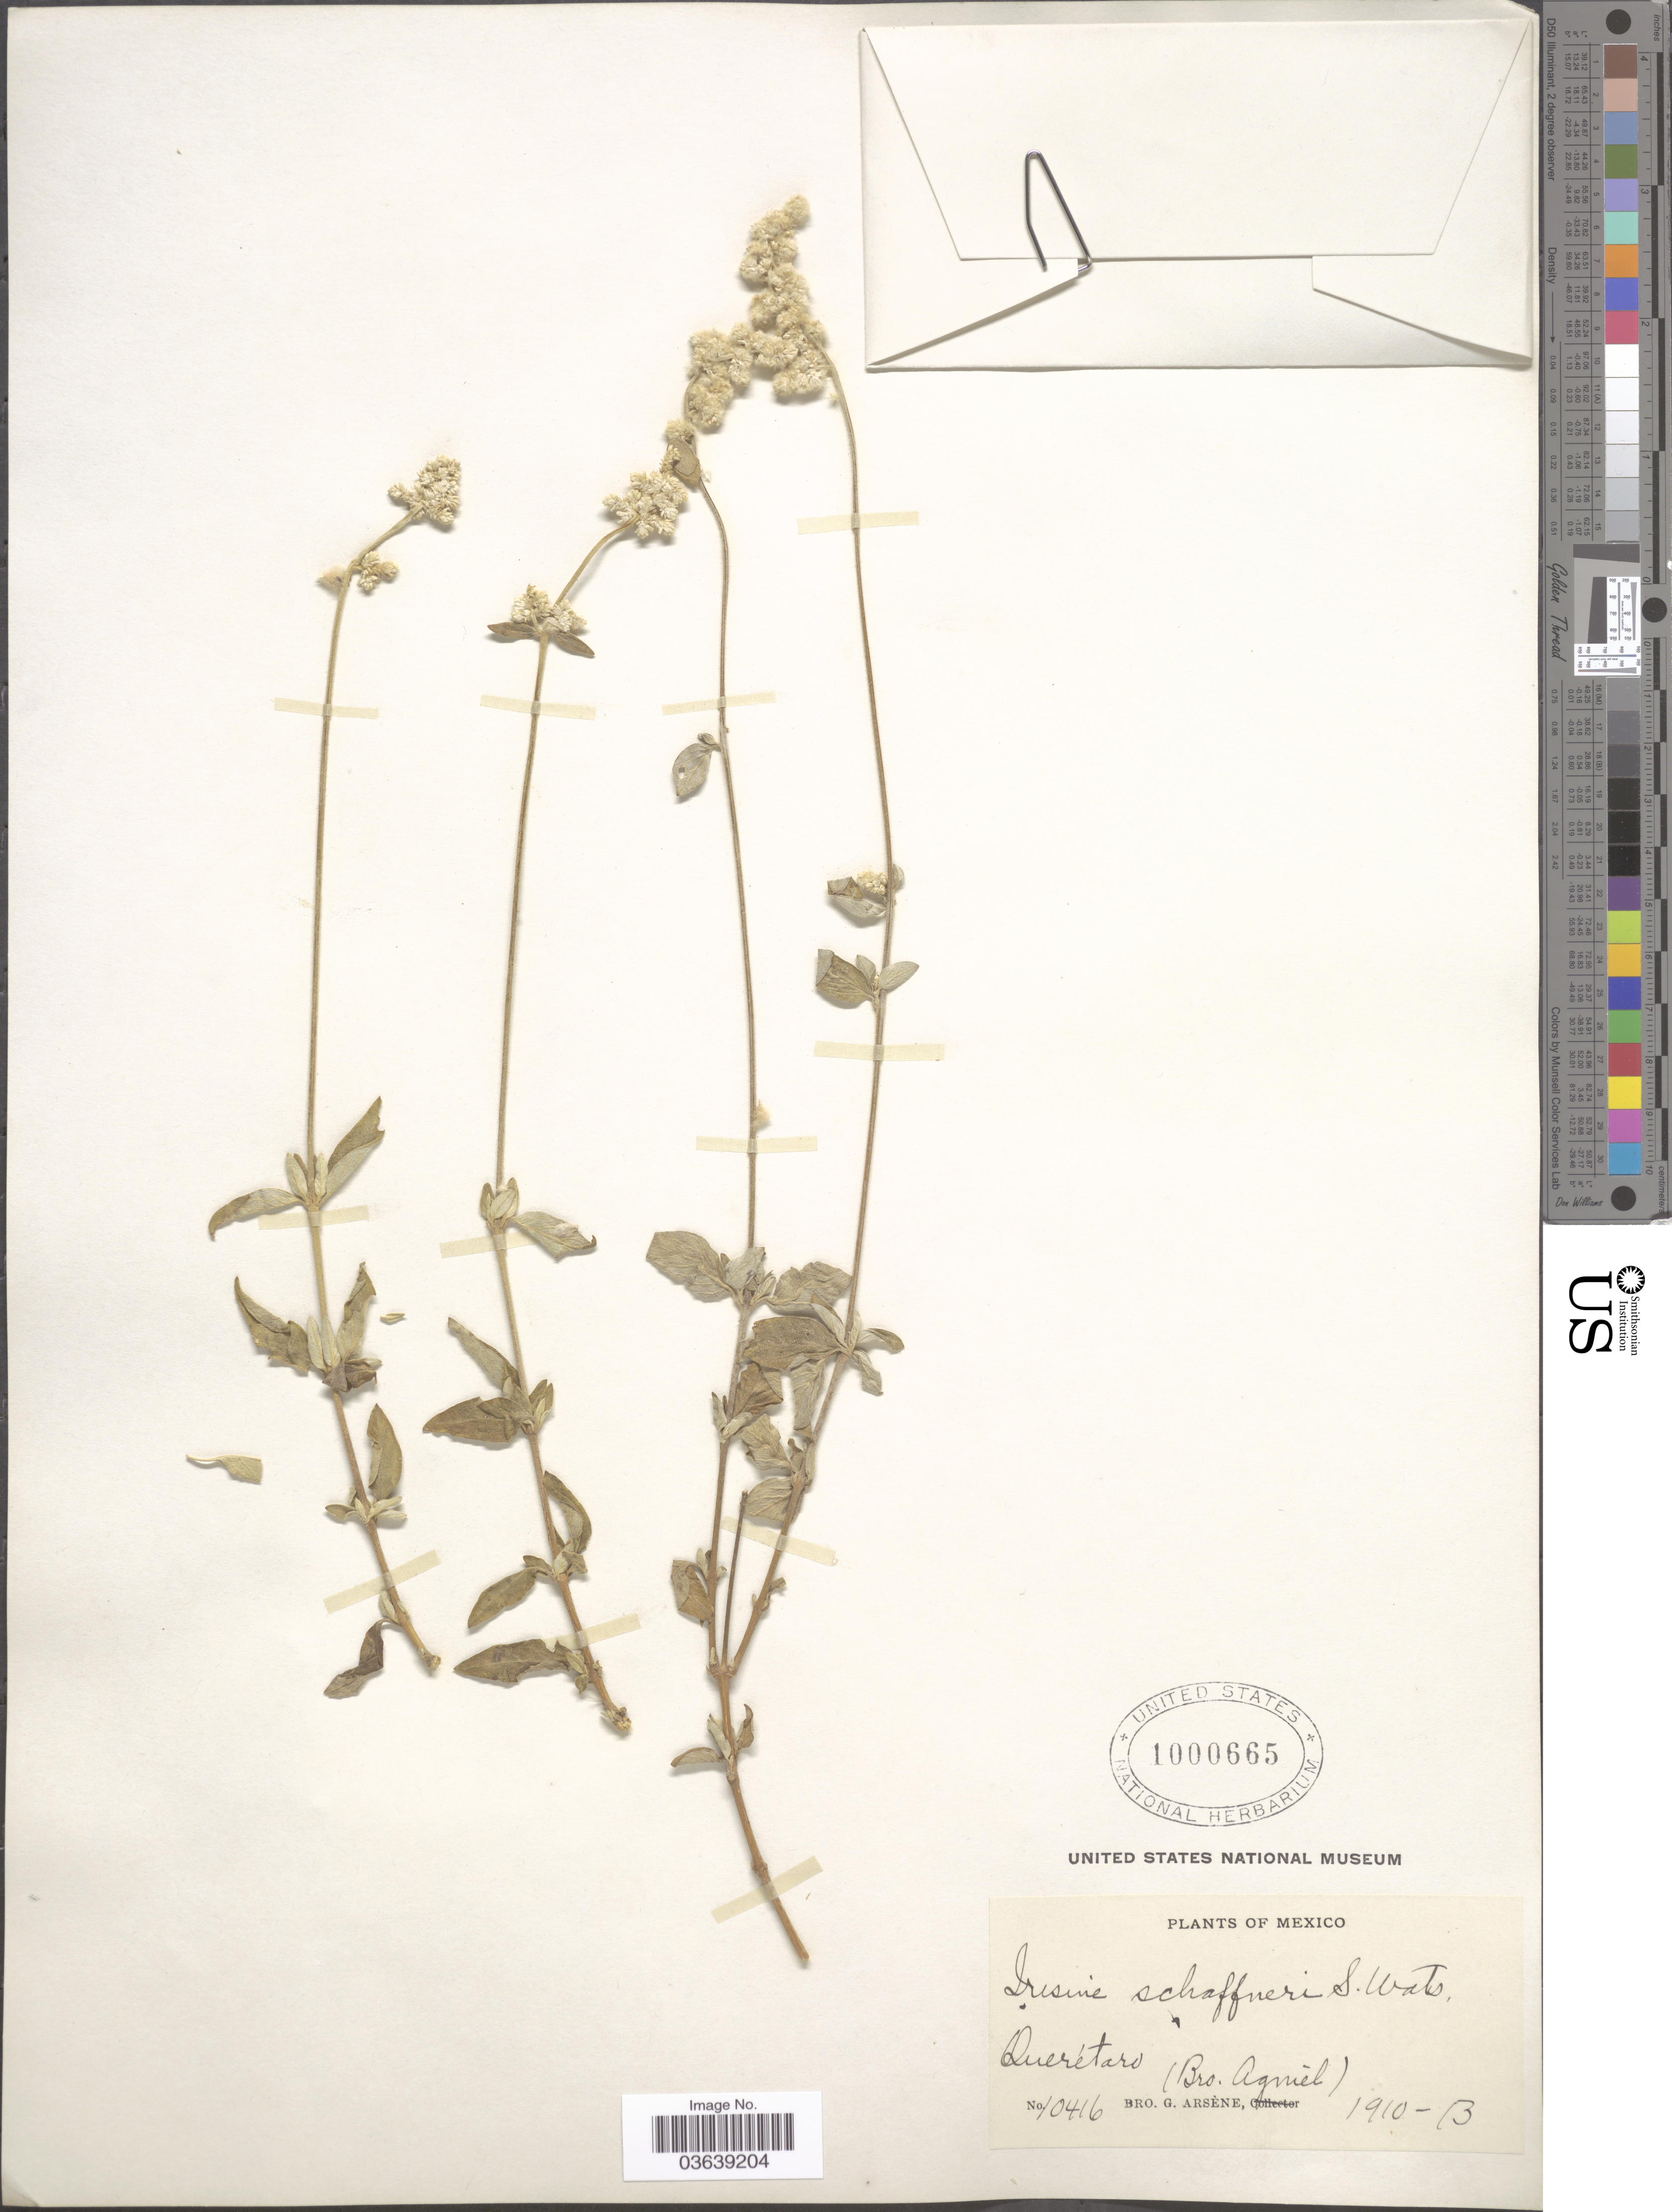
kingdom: Plantae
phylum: Tracheophyta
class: Magnoliopsida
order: Caryophyllales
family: Amaranthaceae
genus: Iresine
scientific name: Iresine schaffneri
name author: S. Watson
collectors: Bro. G. Arsène & Bro. Agniel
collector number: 10416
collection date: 1910/1913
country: Mexico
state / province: Querétaro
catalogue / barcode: US 1000665